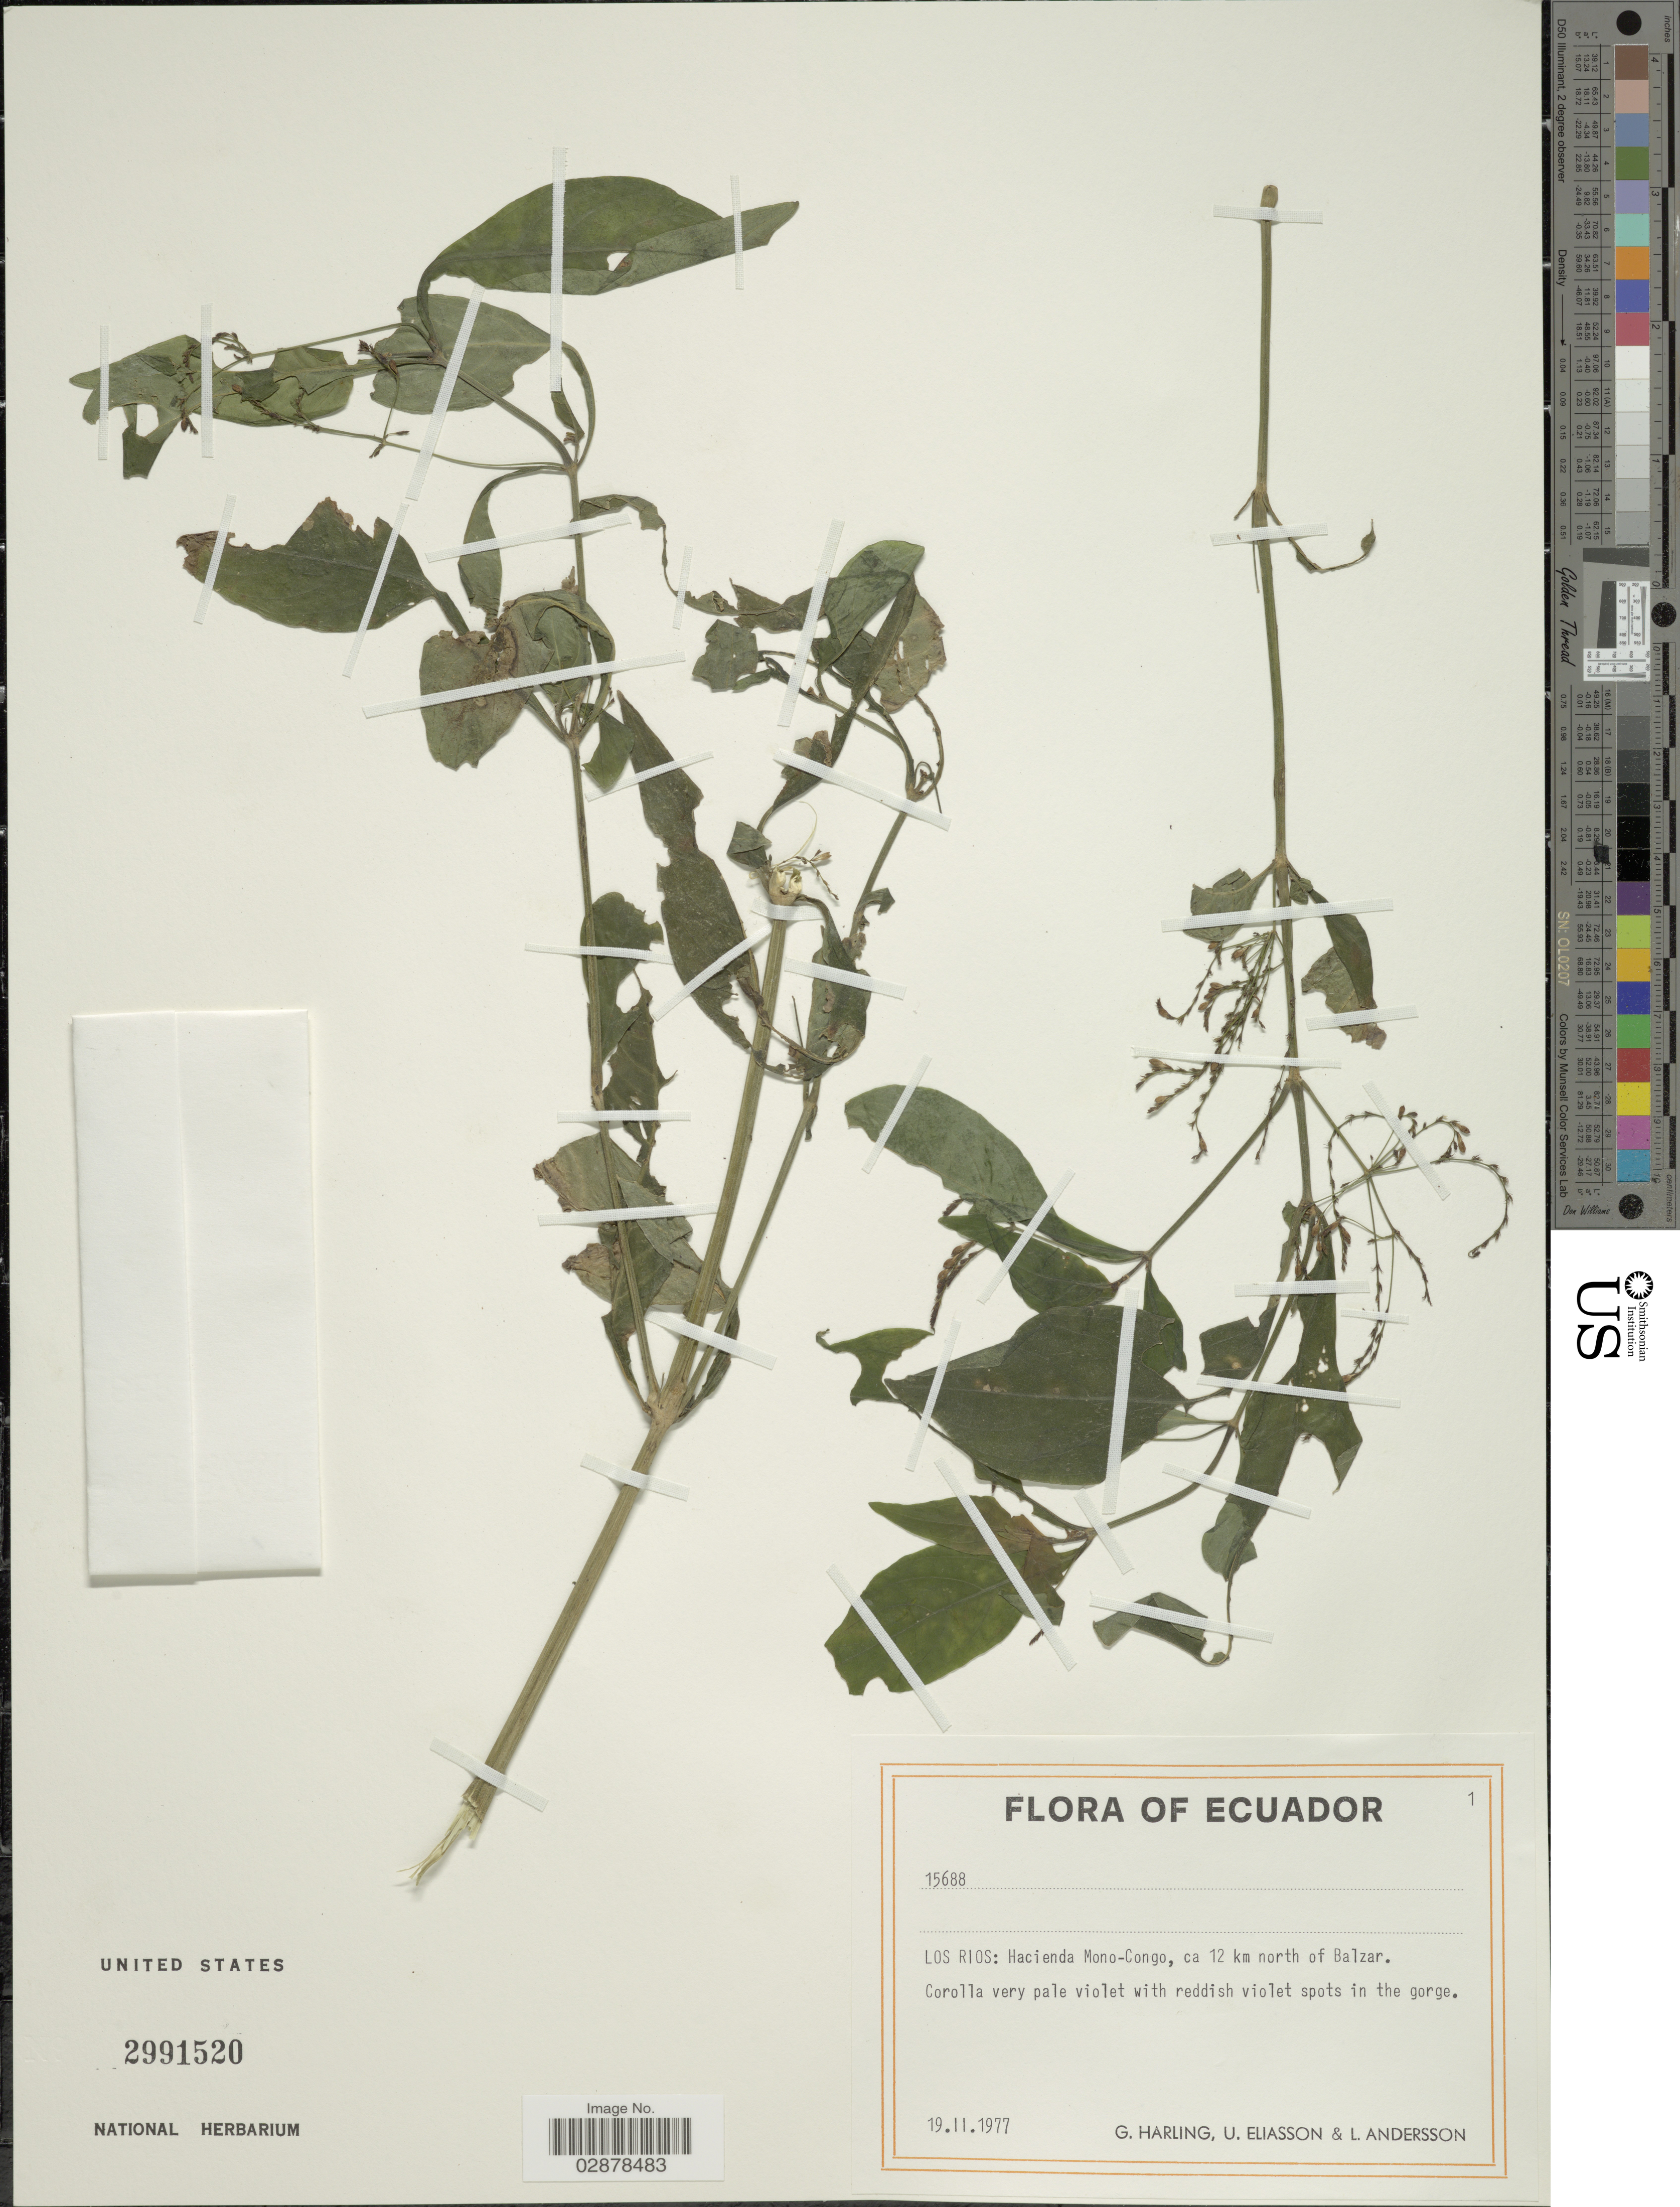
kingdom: Plantae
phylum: Tracheophyta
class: Magnoliopsida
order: Lamiales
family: Acanthaceae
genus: Justicia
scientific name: Justicia comata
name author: (L.) Lam.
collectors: G. Harling, U. Eliasson & L. Andersson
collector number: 15688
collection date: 1977-02-19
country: Ecuador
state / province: Los Ríos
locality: Hacienda Mono-Congo, ca 12 km north of Balzar.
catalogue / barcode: US 2991520